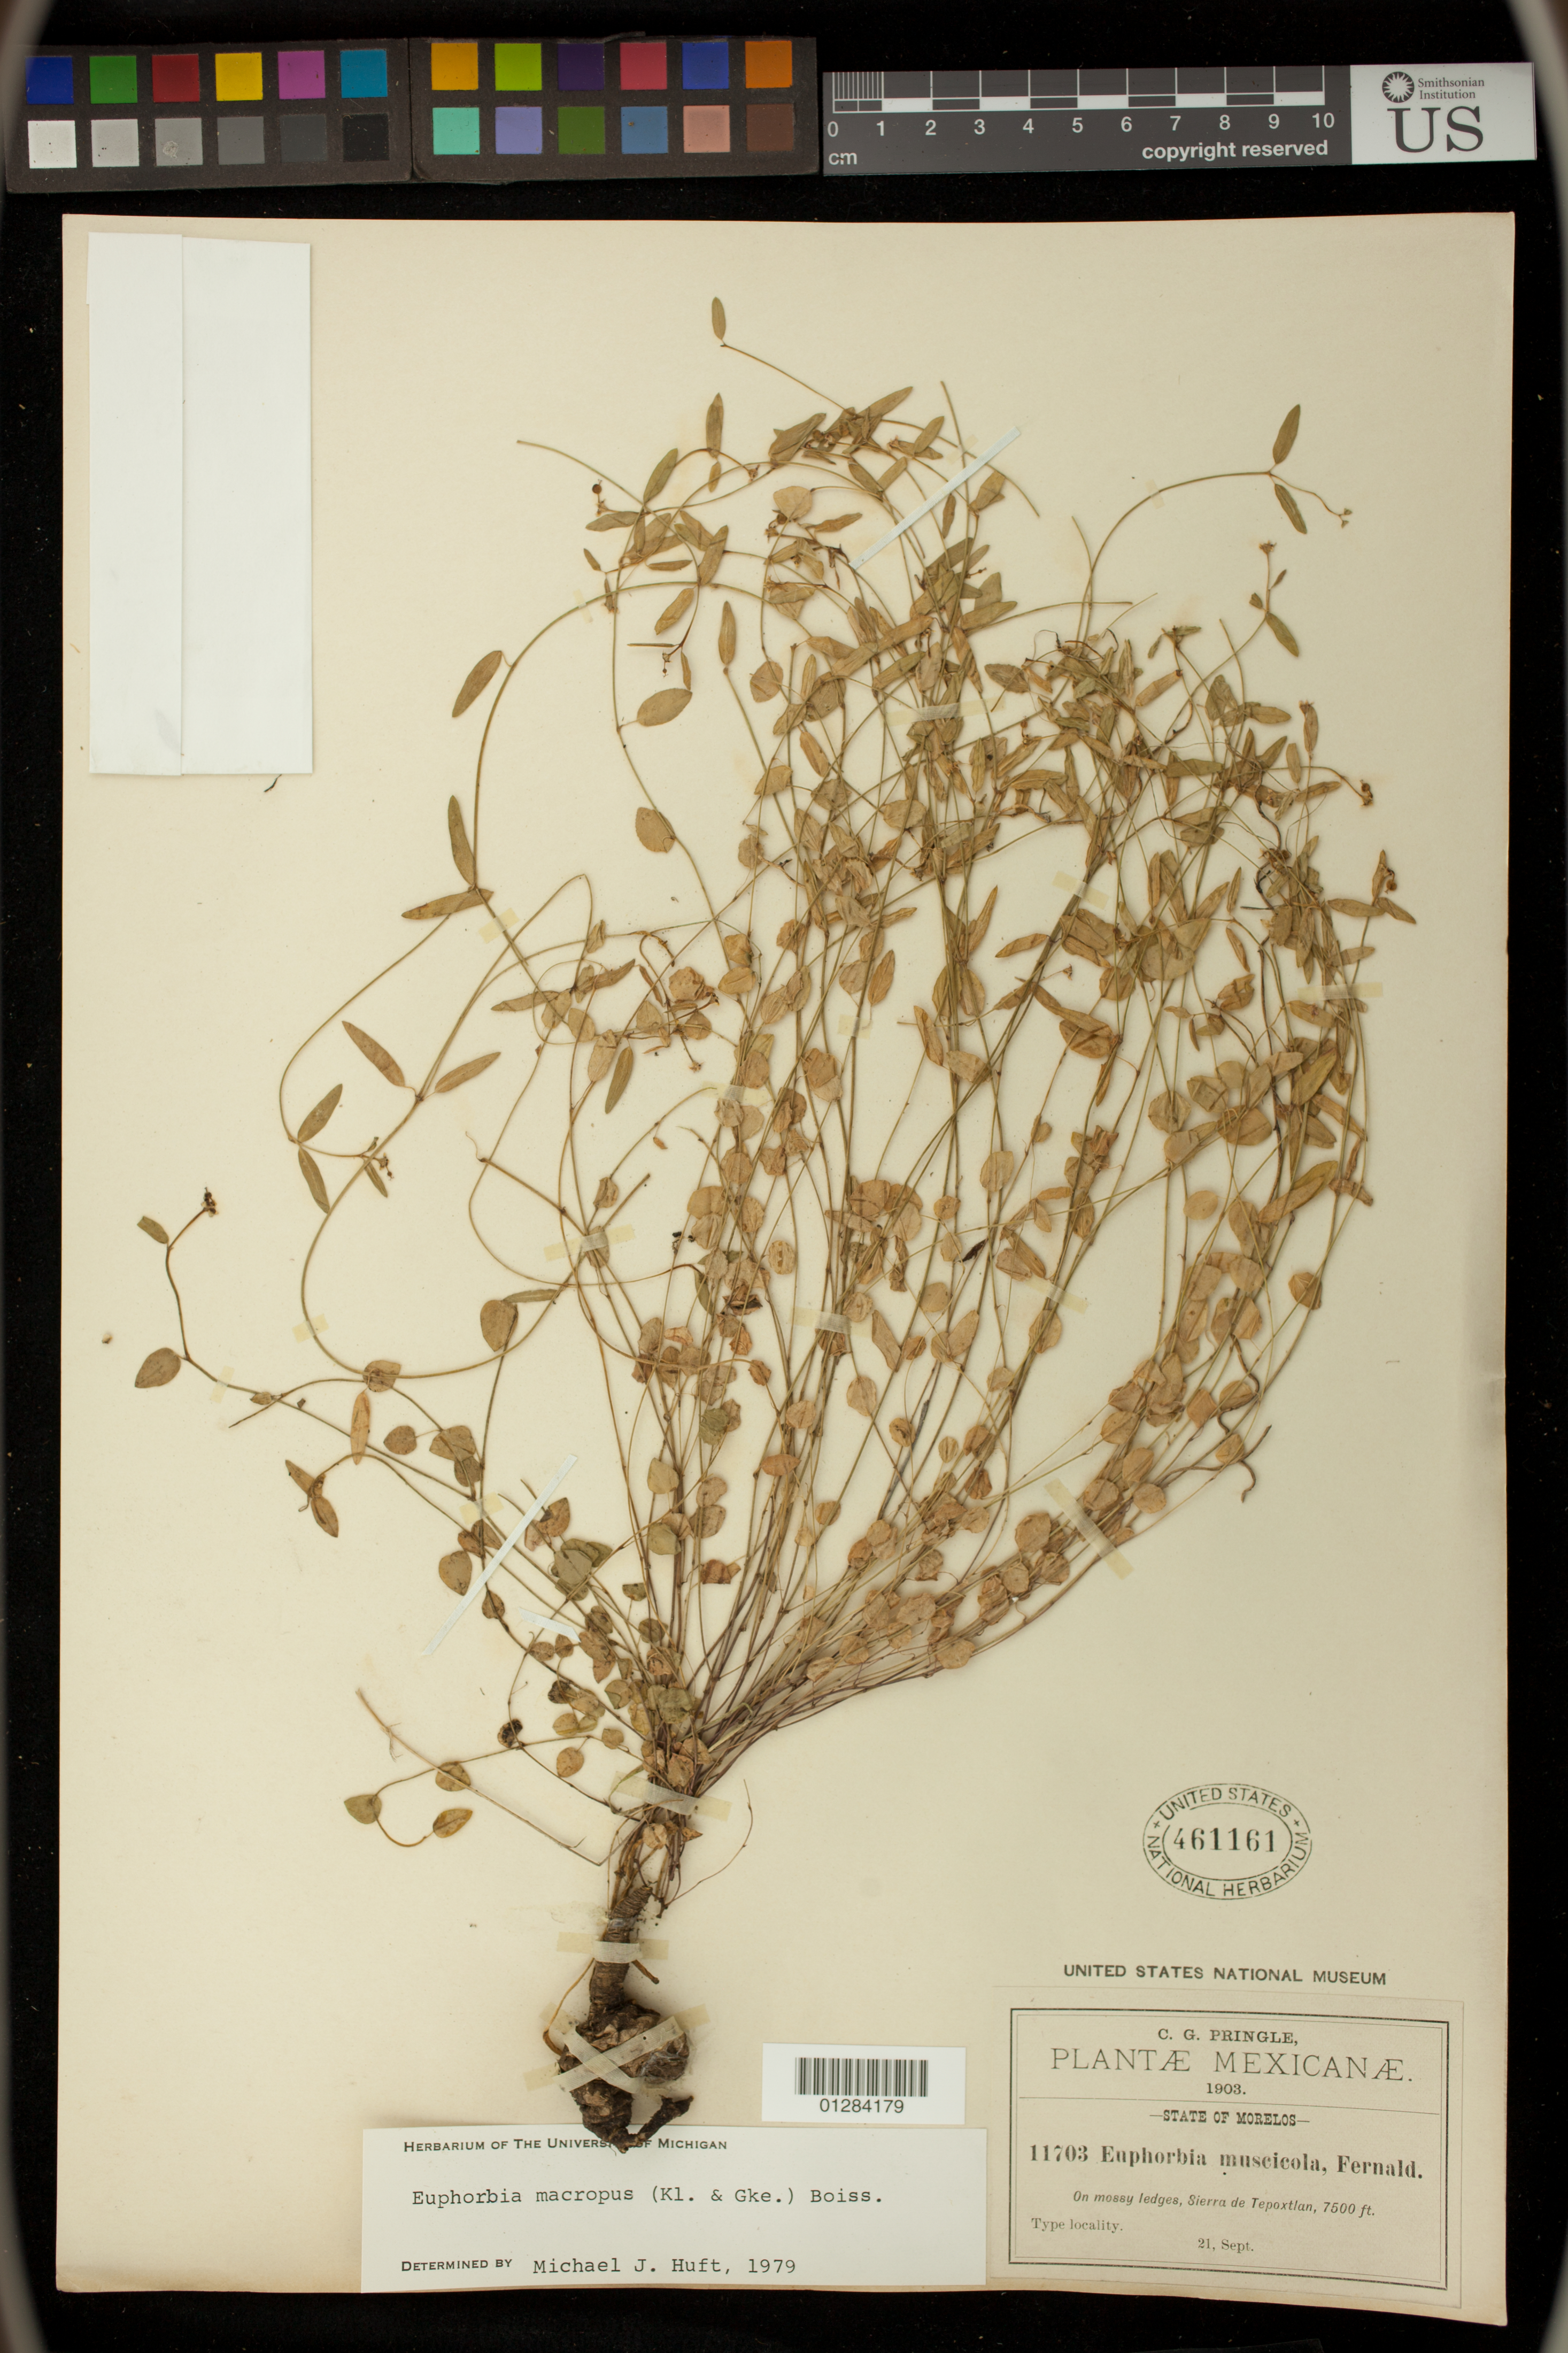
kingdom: Plantae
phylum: Tracheophyta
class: Magnoliopsida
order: Malpighiales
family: Euphorbiaceae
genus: Euphorbia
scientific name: Euphorbia macropus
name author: (Klotzsch & Garcke) Boiss.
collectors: C. G. Pringle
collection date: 1903-09-21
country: Mexico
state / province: Morelos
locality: Sierra de Tepaxtlan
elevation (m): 2286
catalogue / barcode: US 461164